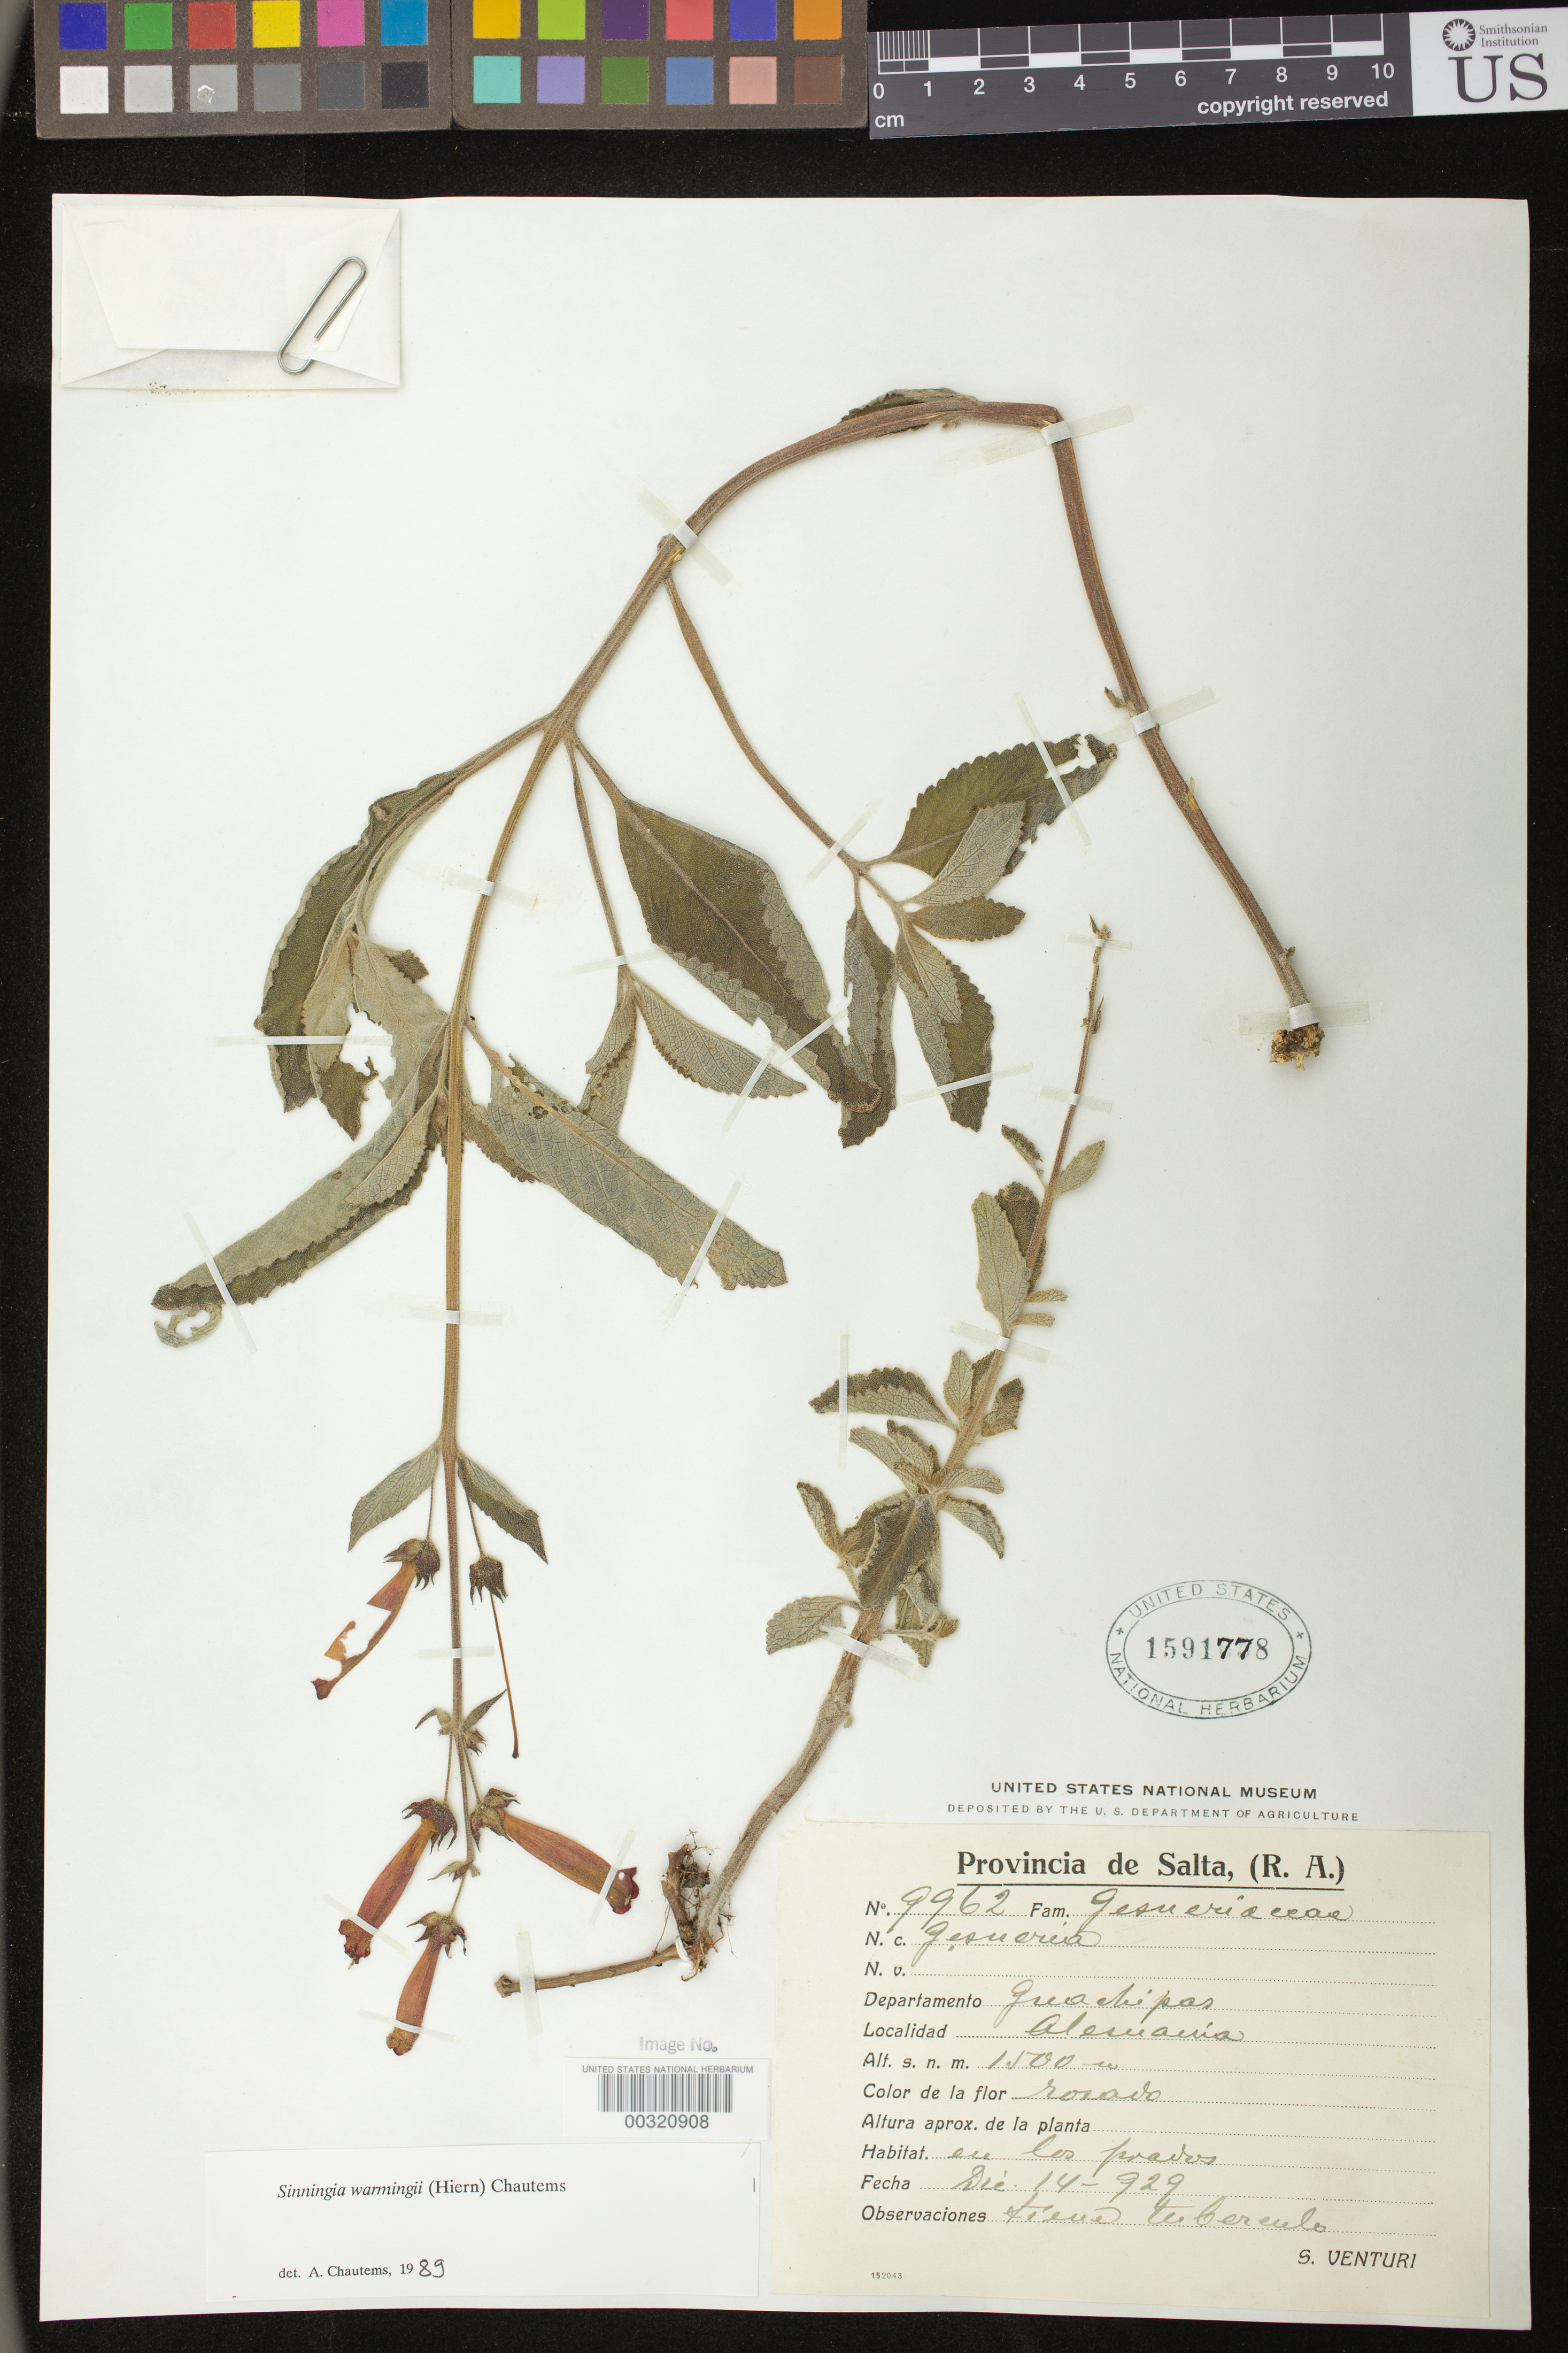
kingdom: Plantae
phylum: Tracheophyta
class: Magnoliopsida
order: Lamiales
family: Gesneriaceae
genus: Sinningia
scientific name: Sinningia warmingii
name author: (Hiern) Chautems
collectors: S. Venturi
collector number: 9962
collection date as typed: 14 Dec 1929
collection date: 1929-12-14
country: Argentina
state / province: Salta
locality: Dept. Gruachipas, Alesuania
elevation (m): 1500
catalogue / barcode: US 1591778